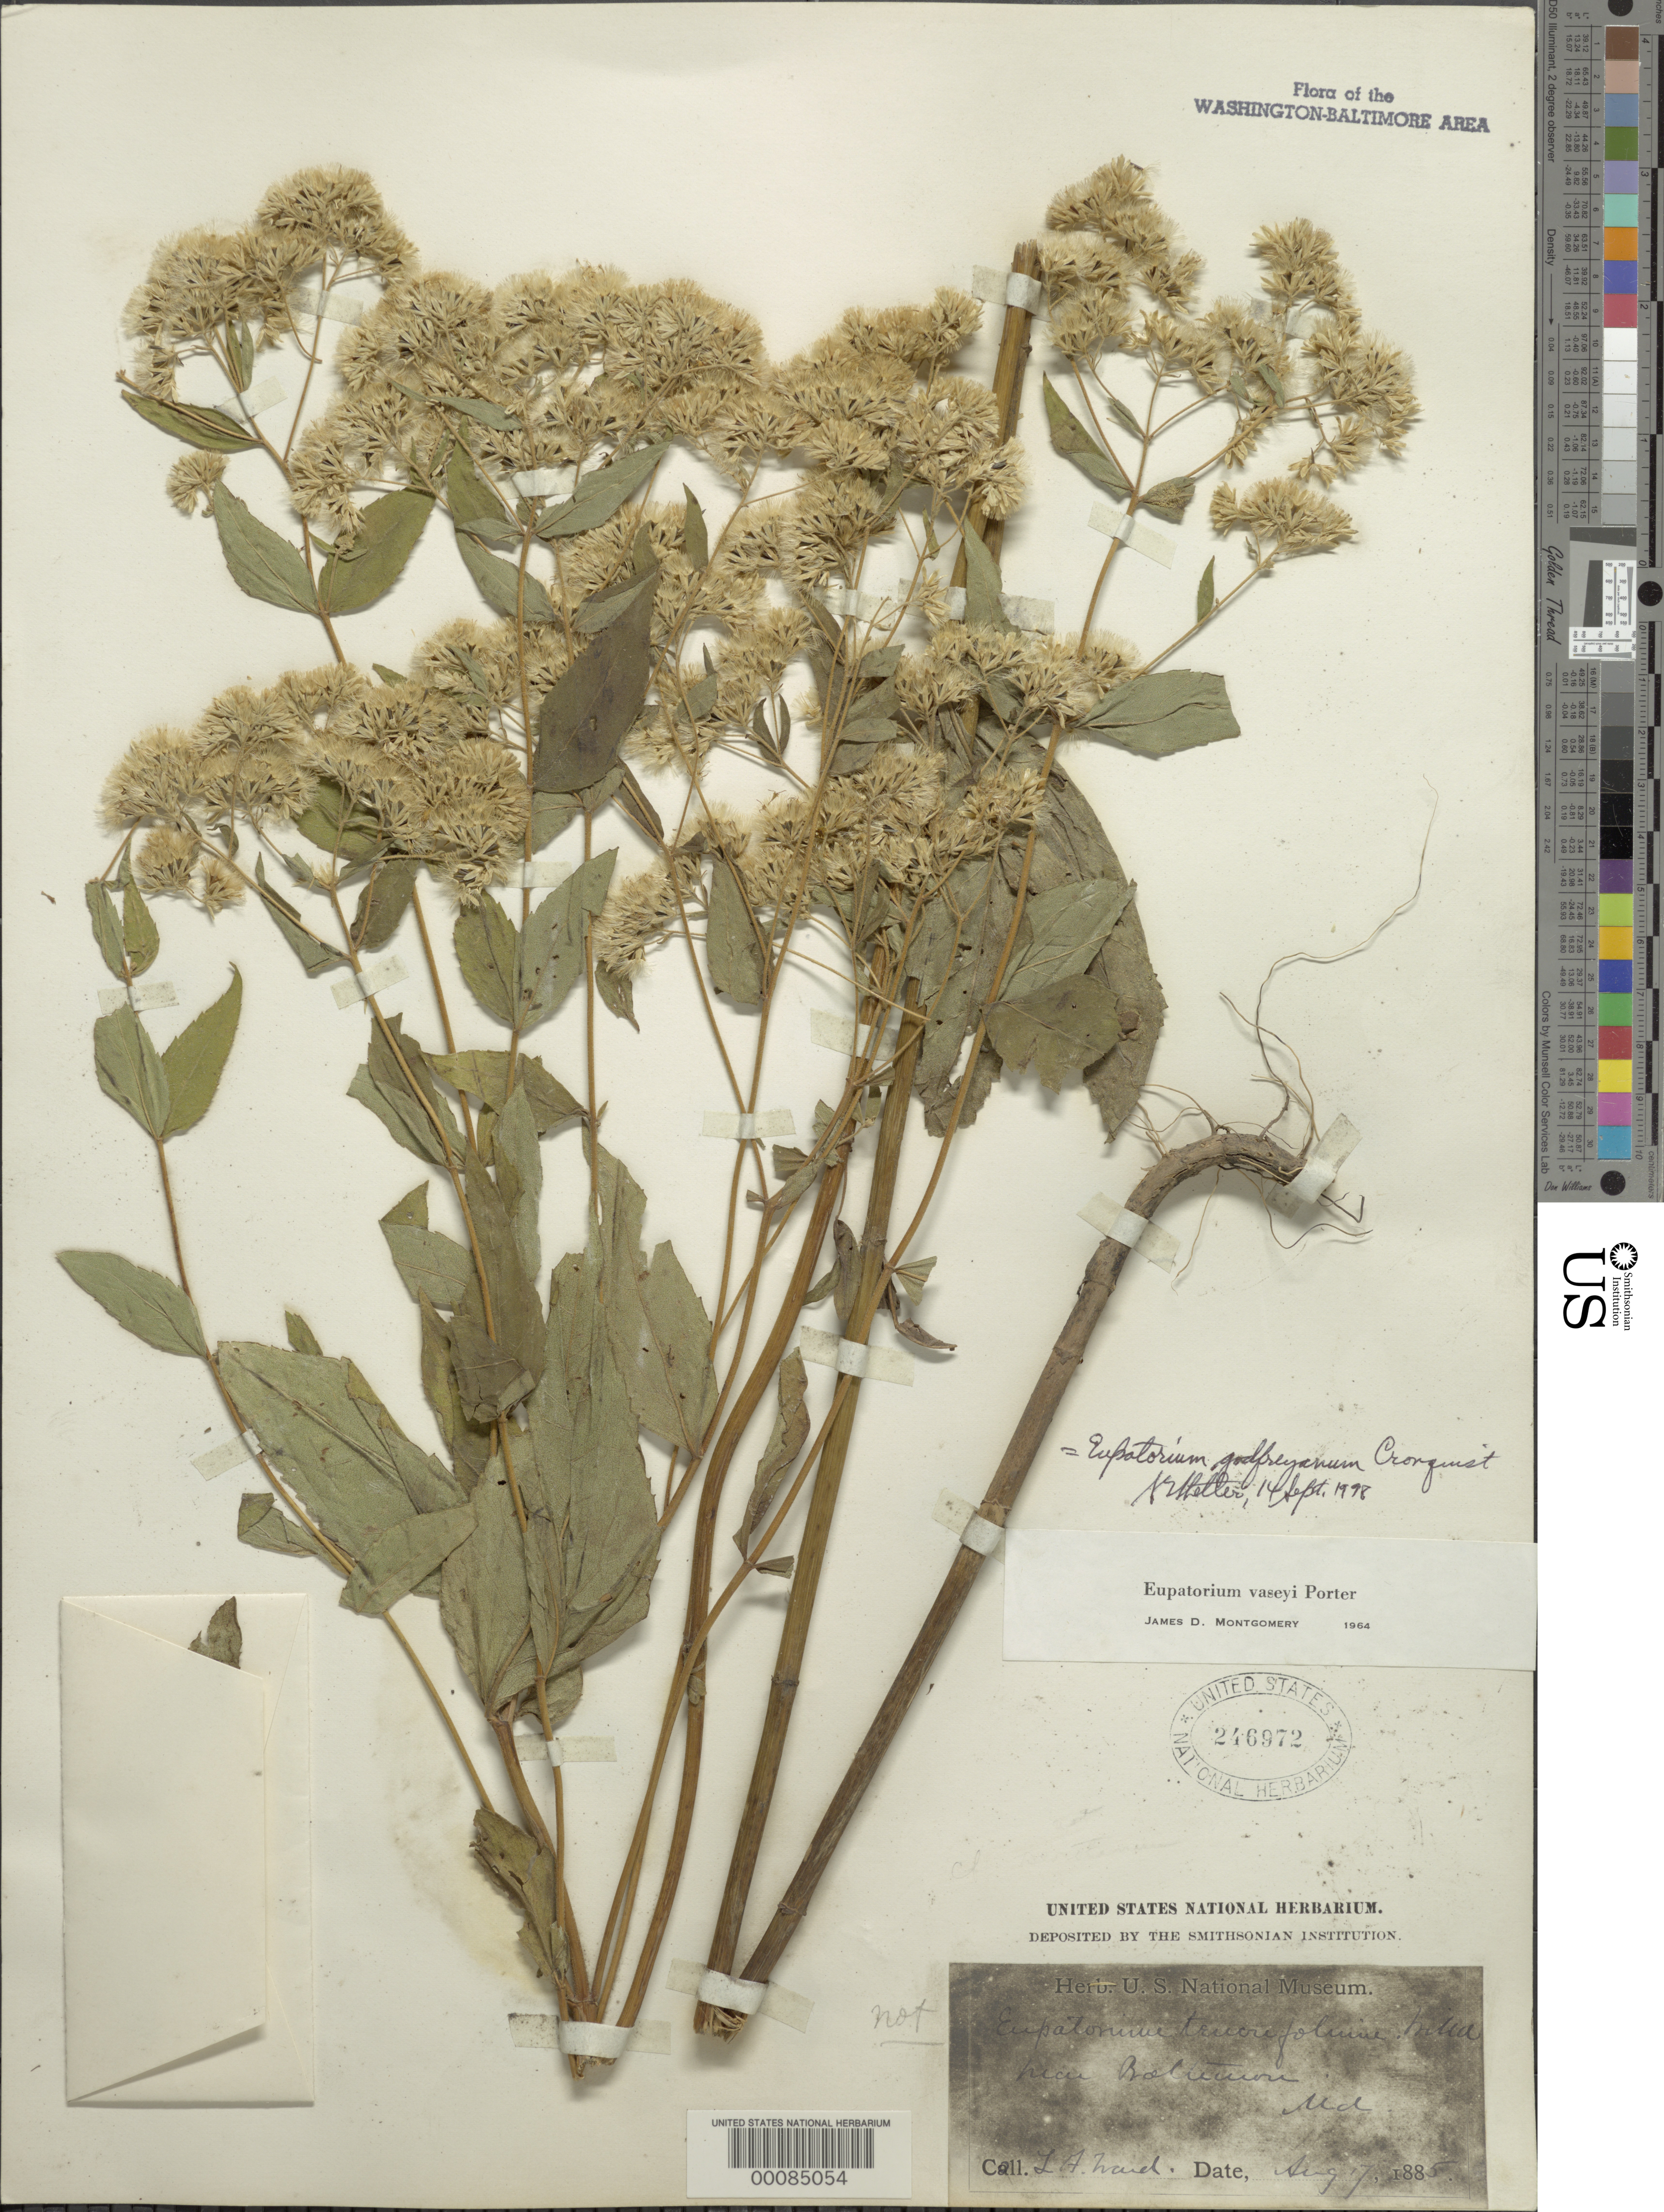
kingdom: Plantae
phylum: Tracheophyta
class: Magnoliopsida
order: Asterales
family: Asteraceae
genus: Eupatorium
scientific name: Eupatorium godfreyanum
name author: Cronq.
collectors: L. F. Ward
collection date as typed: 17 Aug 1885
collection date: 1885-08-17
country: United States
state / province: Maryland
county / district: Baltimore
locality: Near Baltimore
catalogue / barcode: US 246972